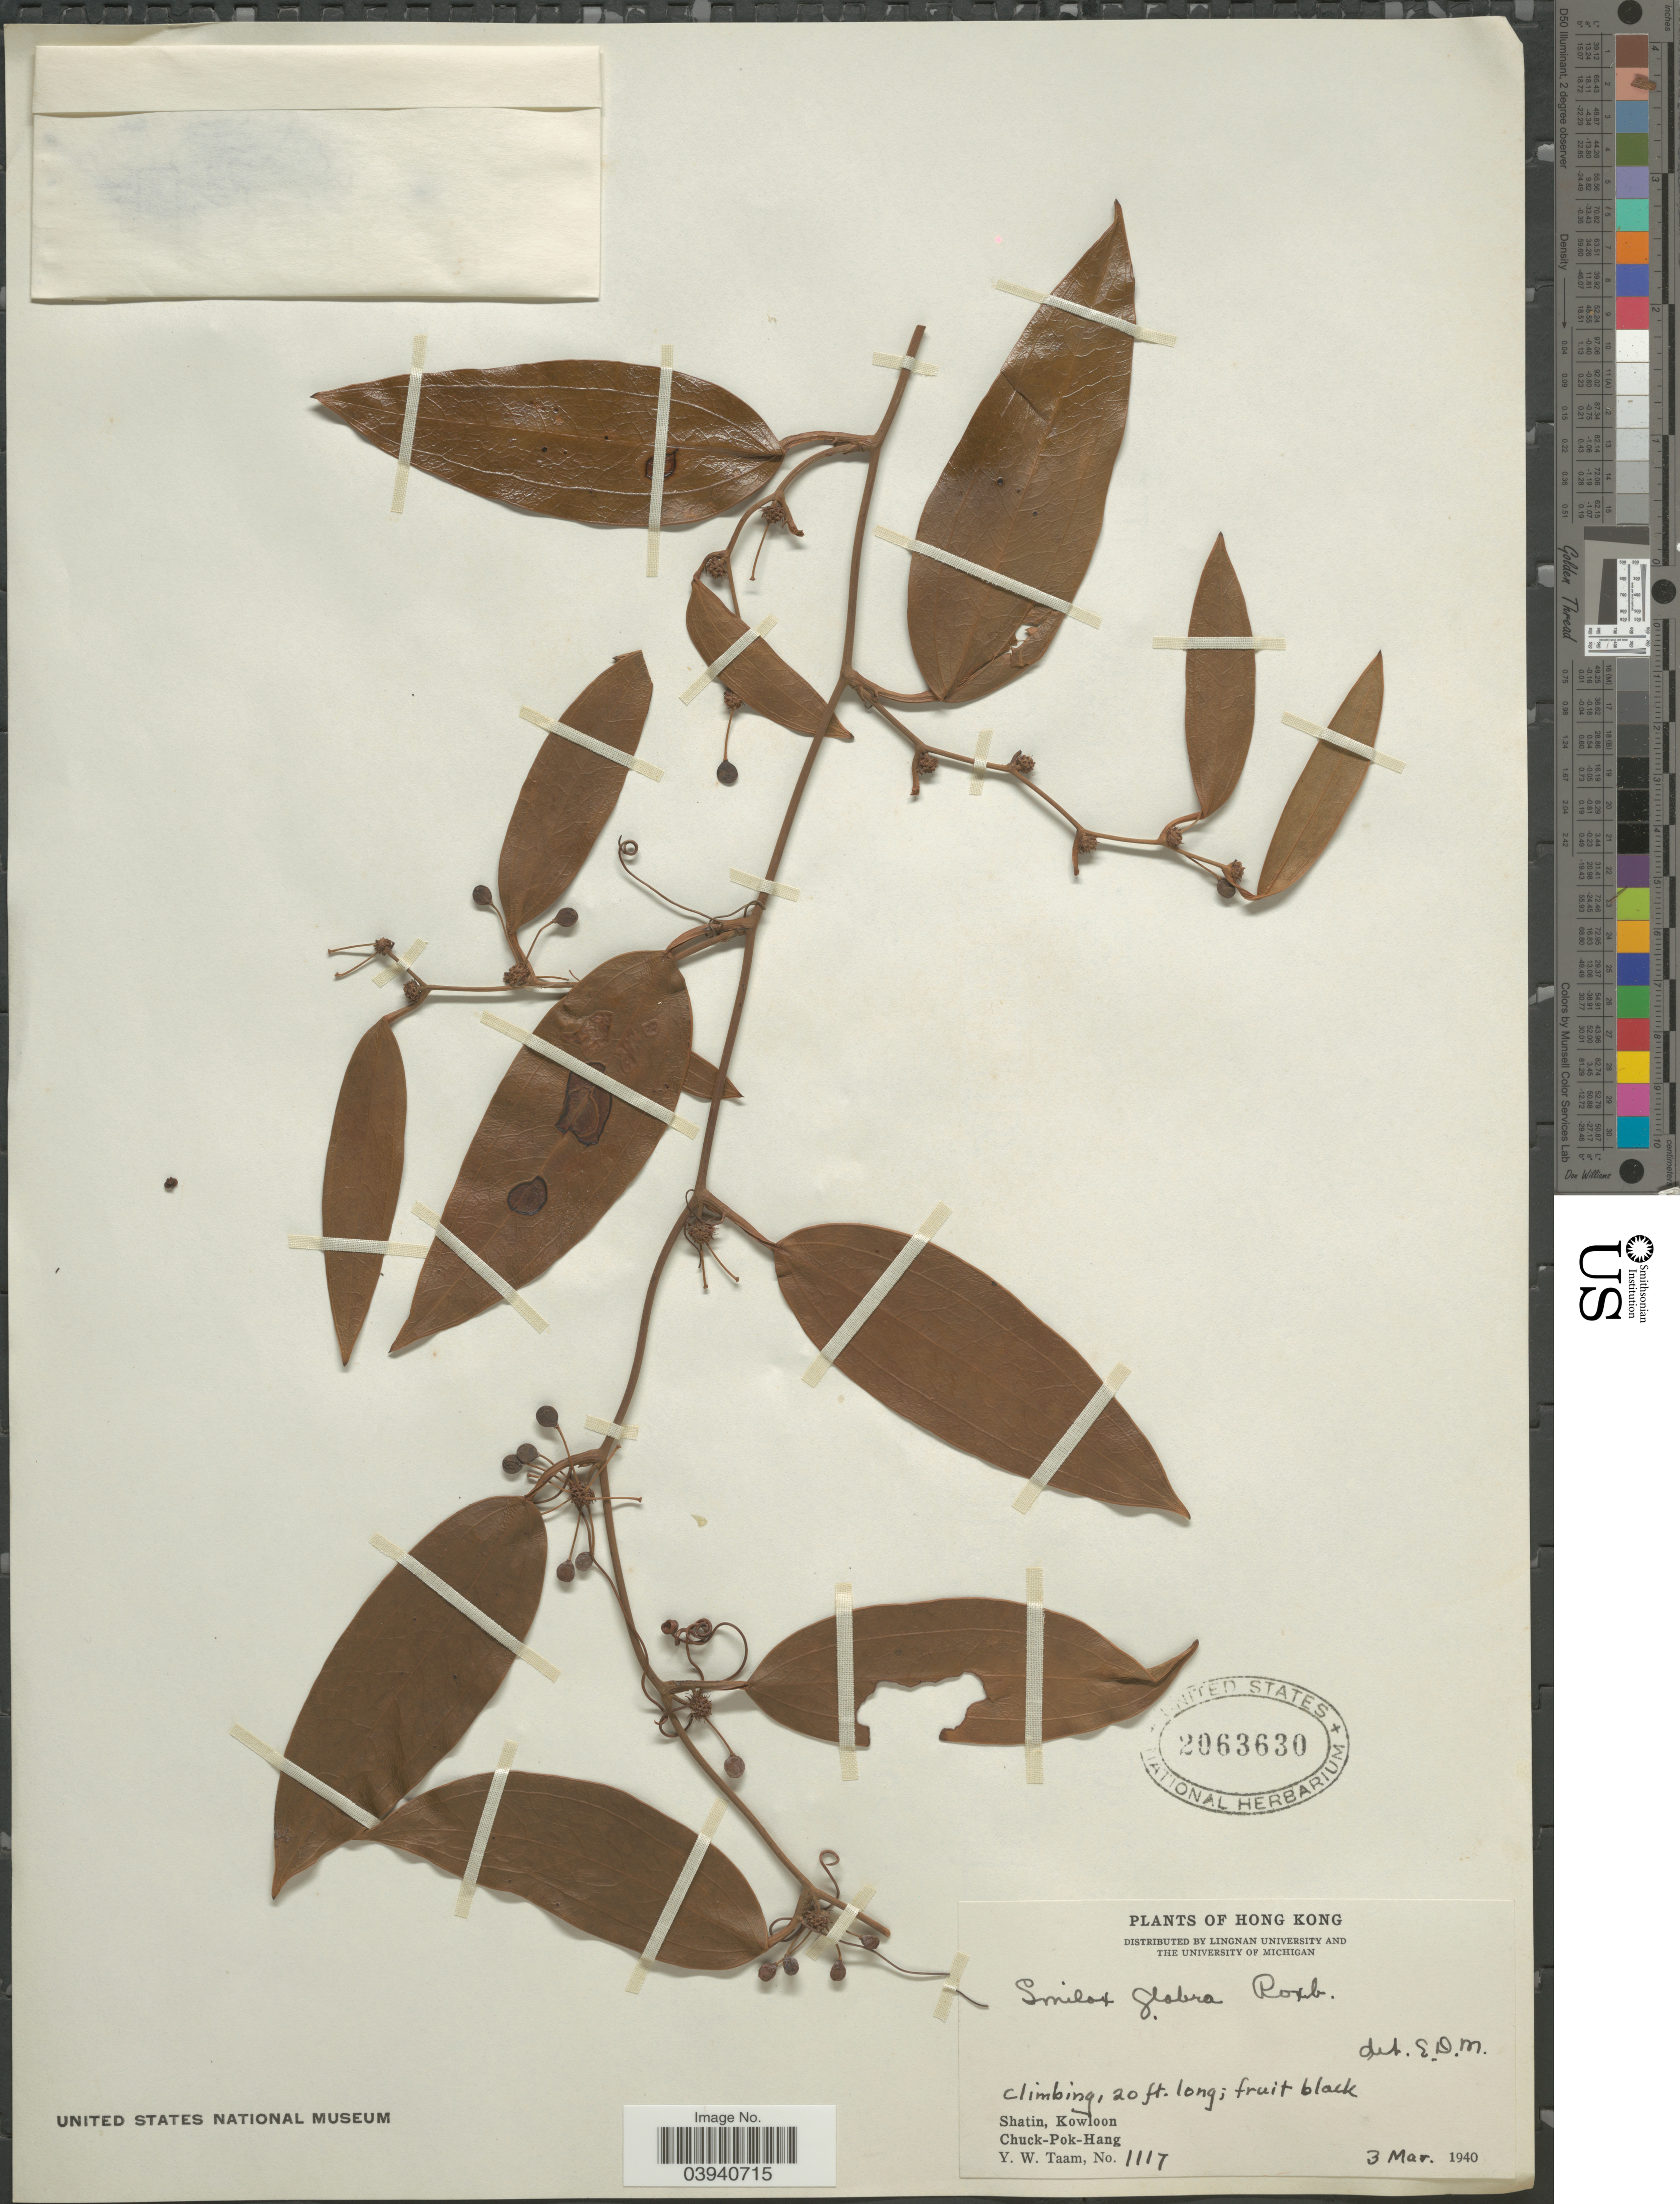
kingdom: Plantae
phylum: Tracheophyta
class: Liliopsida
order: Liliales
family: Smilacaceae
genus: Smilax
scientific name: Smilax glabra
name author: Roxb.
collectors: Y. W. Taam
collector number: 1117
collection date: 1940-03-03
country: China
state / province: Hong Kong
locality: Shatin, Kowloon, Chuck-Pok-Hang.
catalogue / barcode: US 2063630